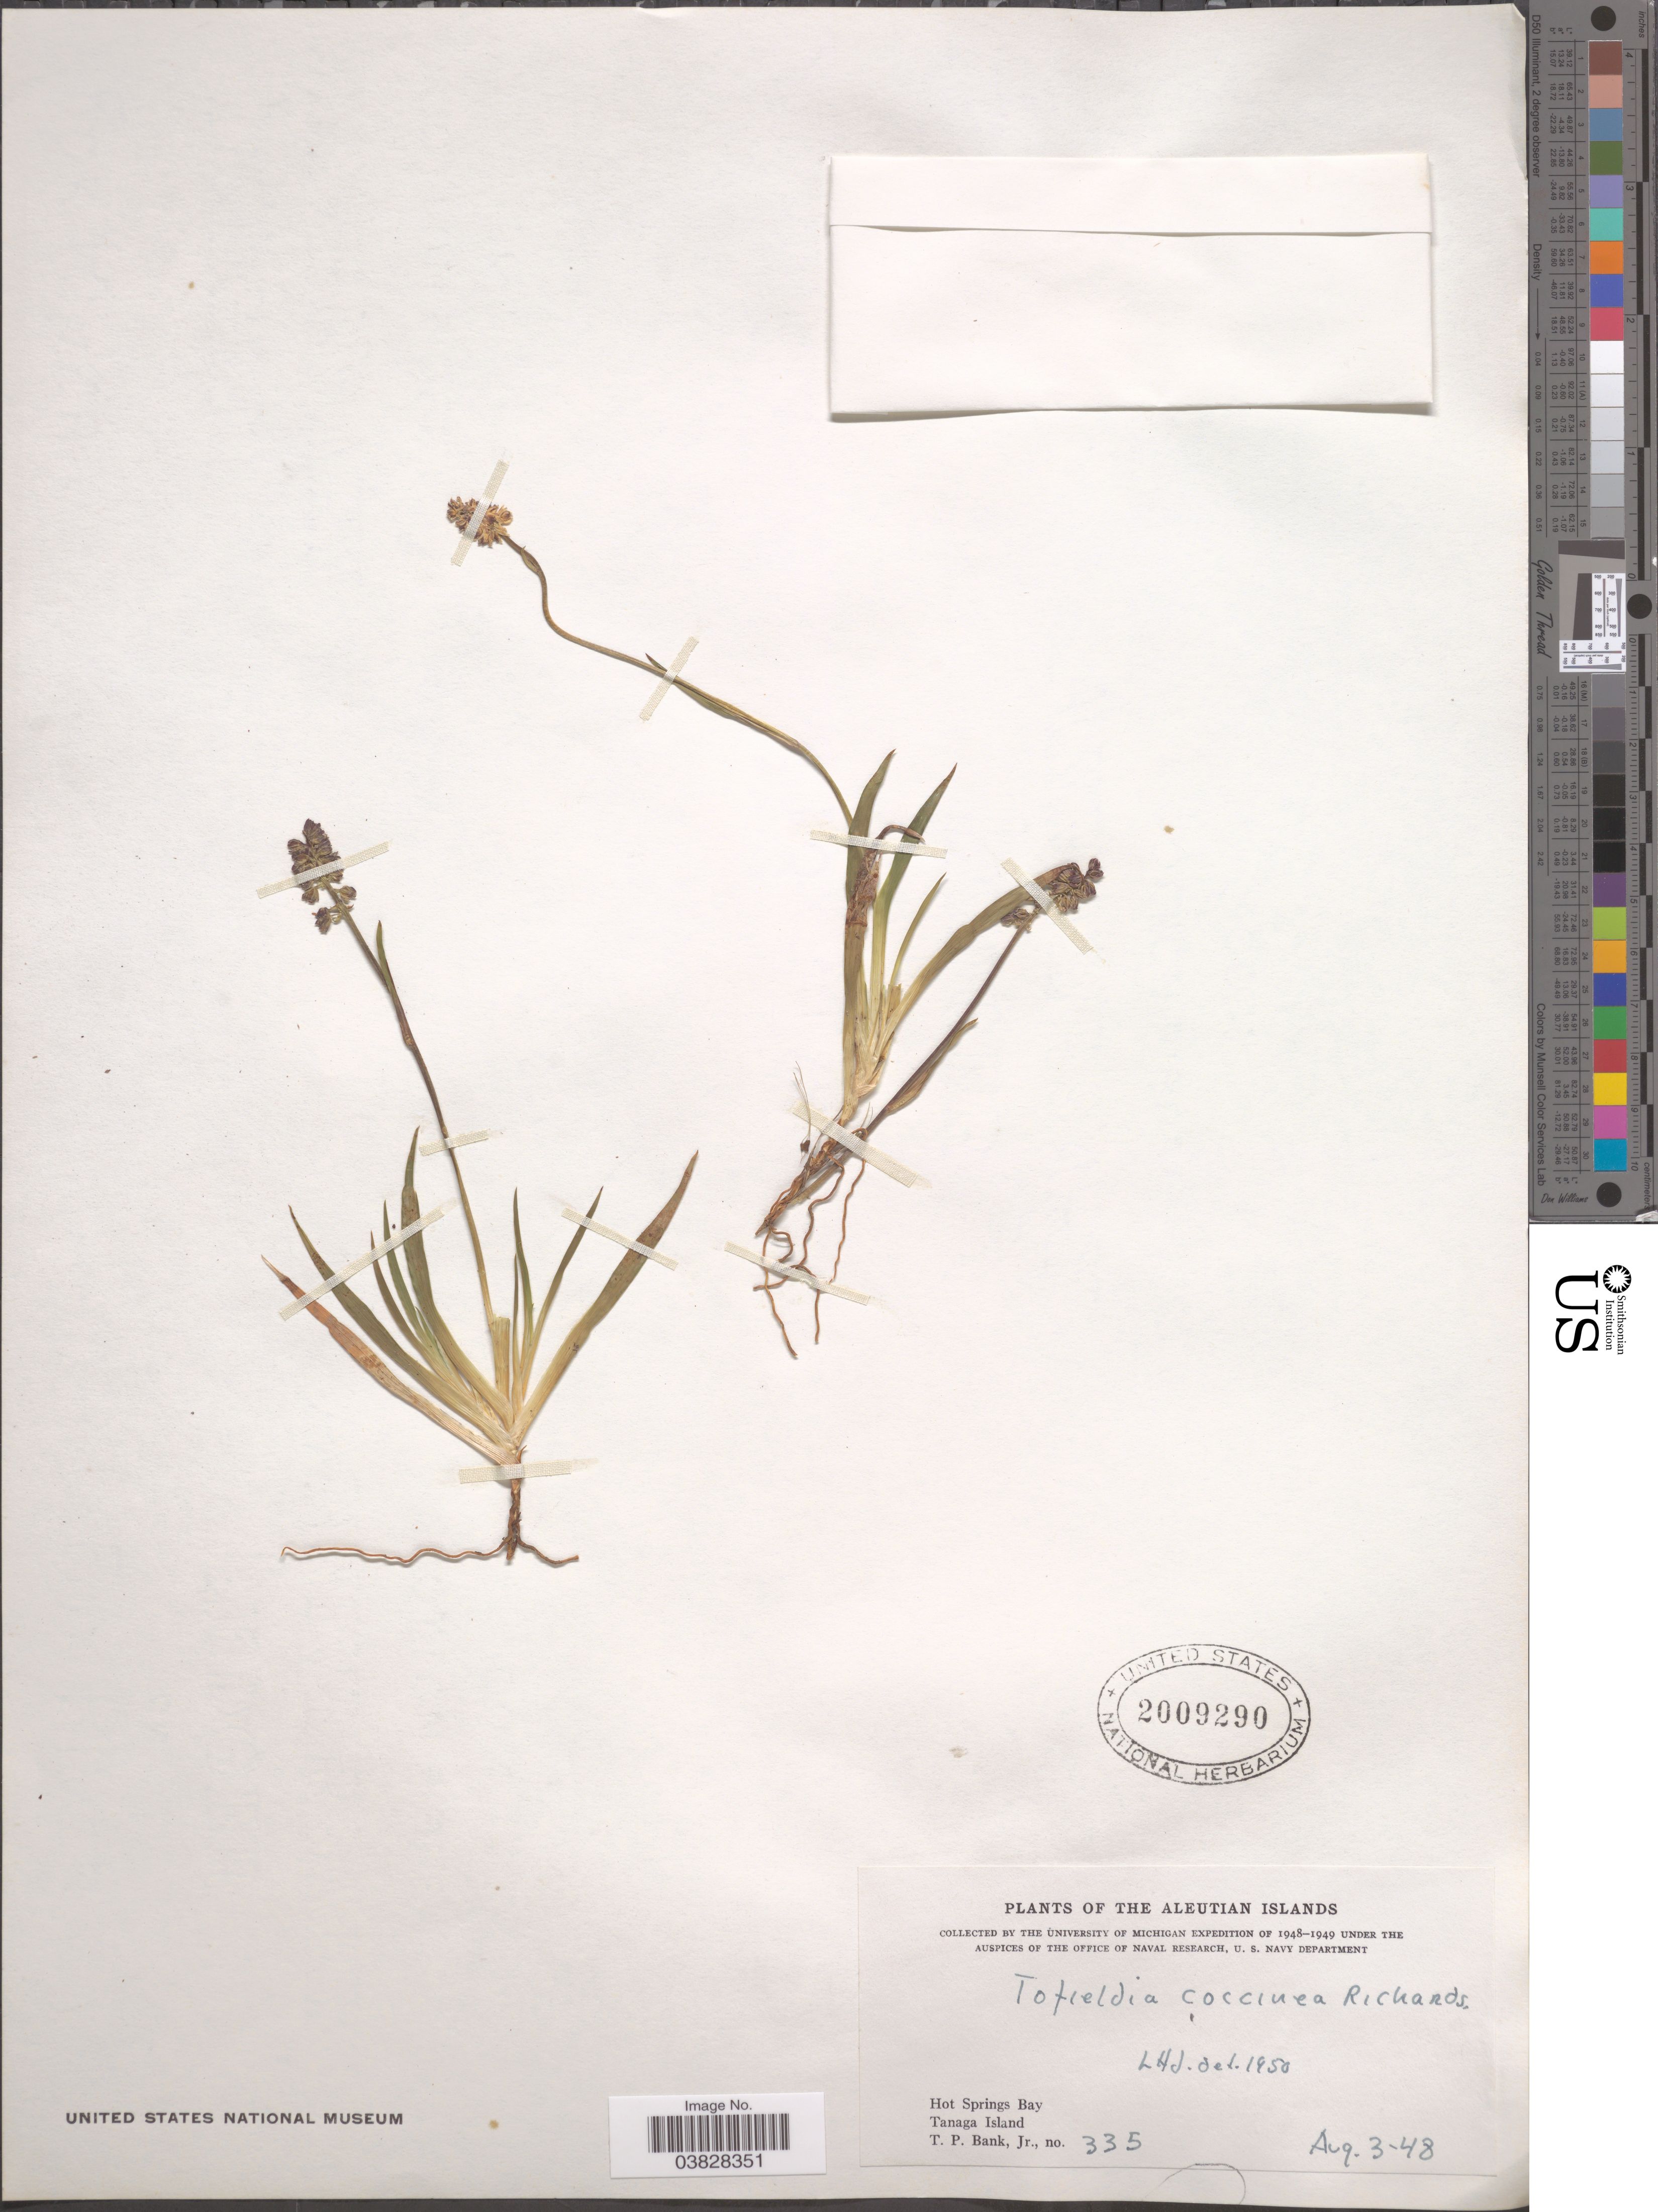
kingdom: Plantae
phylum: Tracheophyta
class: Liliopsida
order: Alismatales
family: Tofieldiaceae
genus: Tofieldia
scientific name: Tofieldia coccinea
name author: Richardson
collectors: T. Bank Jr.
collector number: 335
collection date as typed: Transcribed d/m/y: 3/8/48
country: United States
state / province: Alaska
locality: The Aleutian Islands. Hot Springs Bay. Tanaga Island.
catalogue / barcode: US 2009290